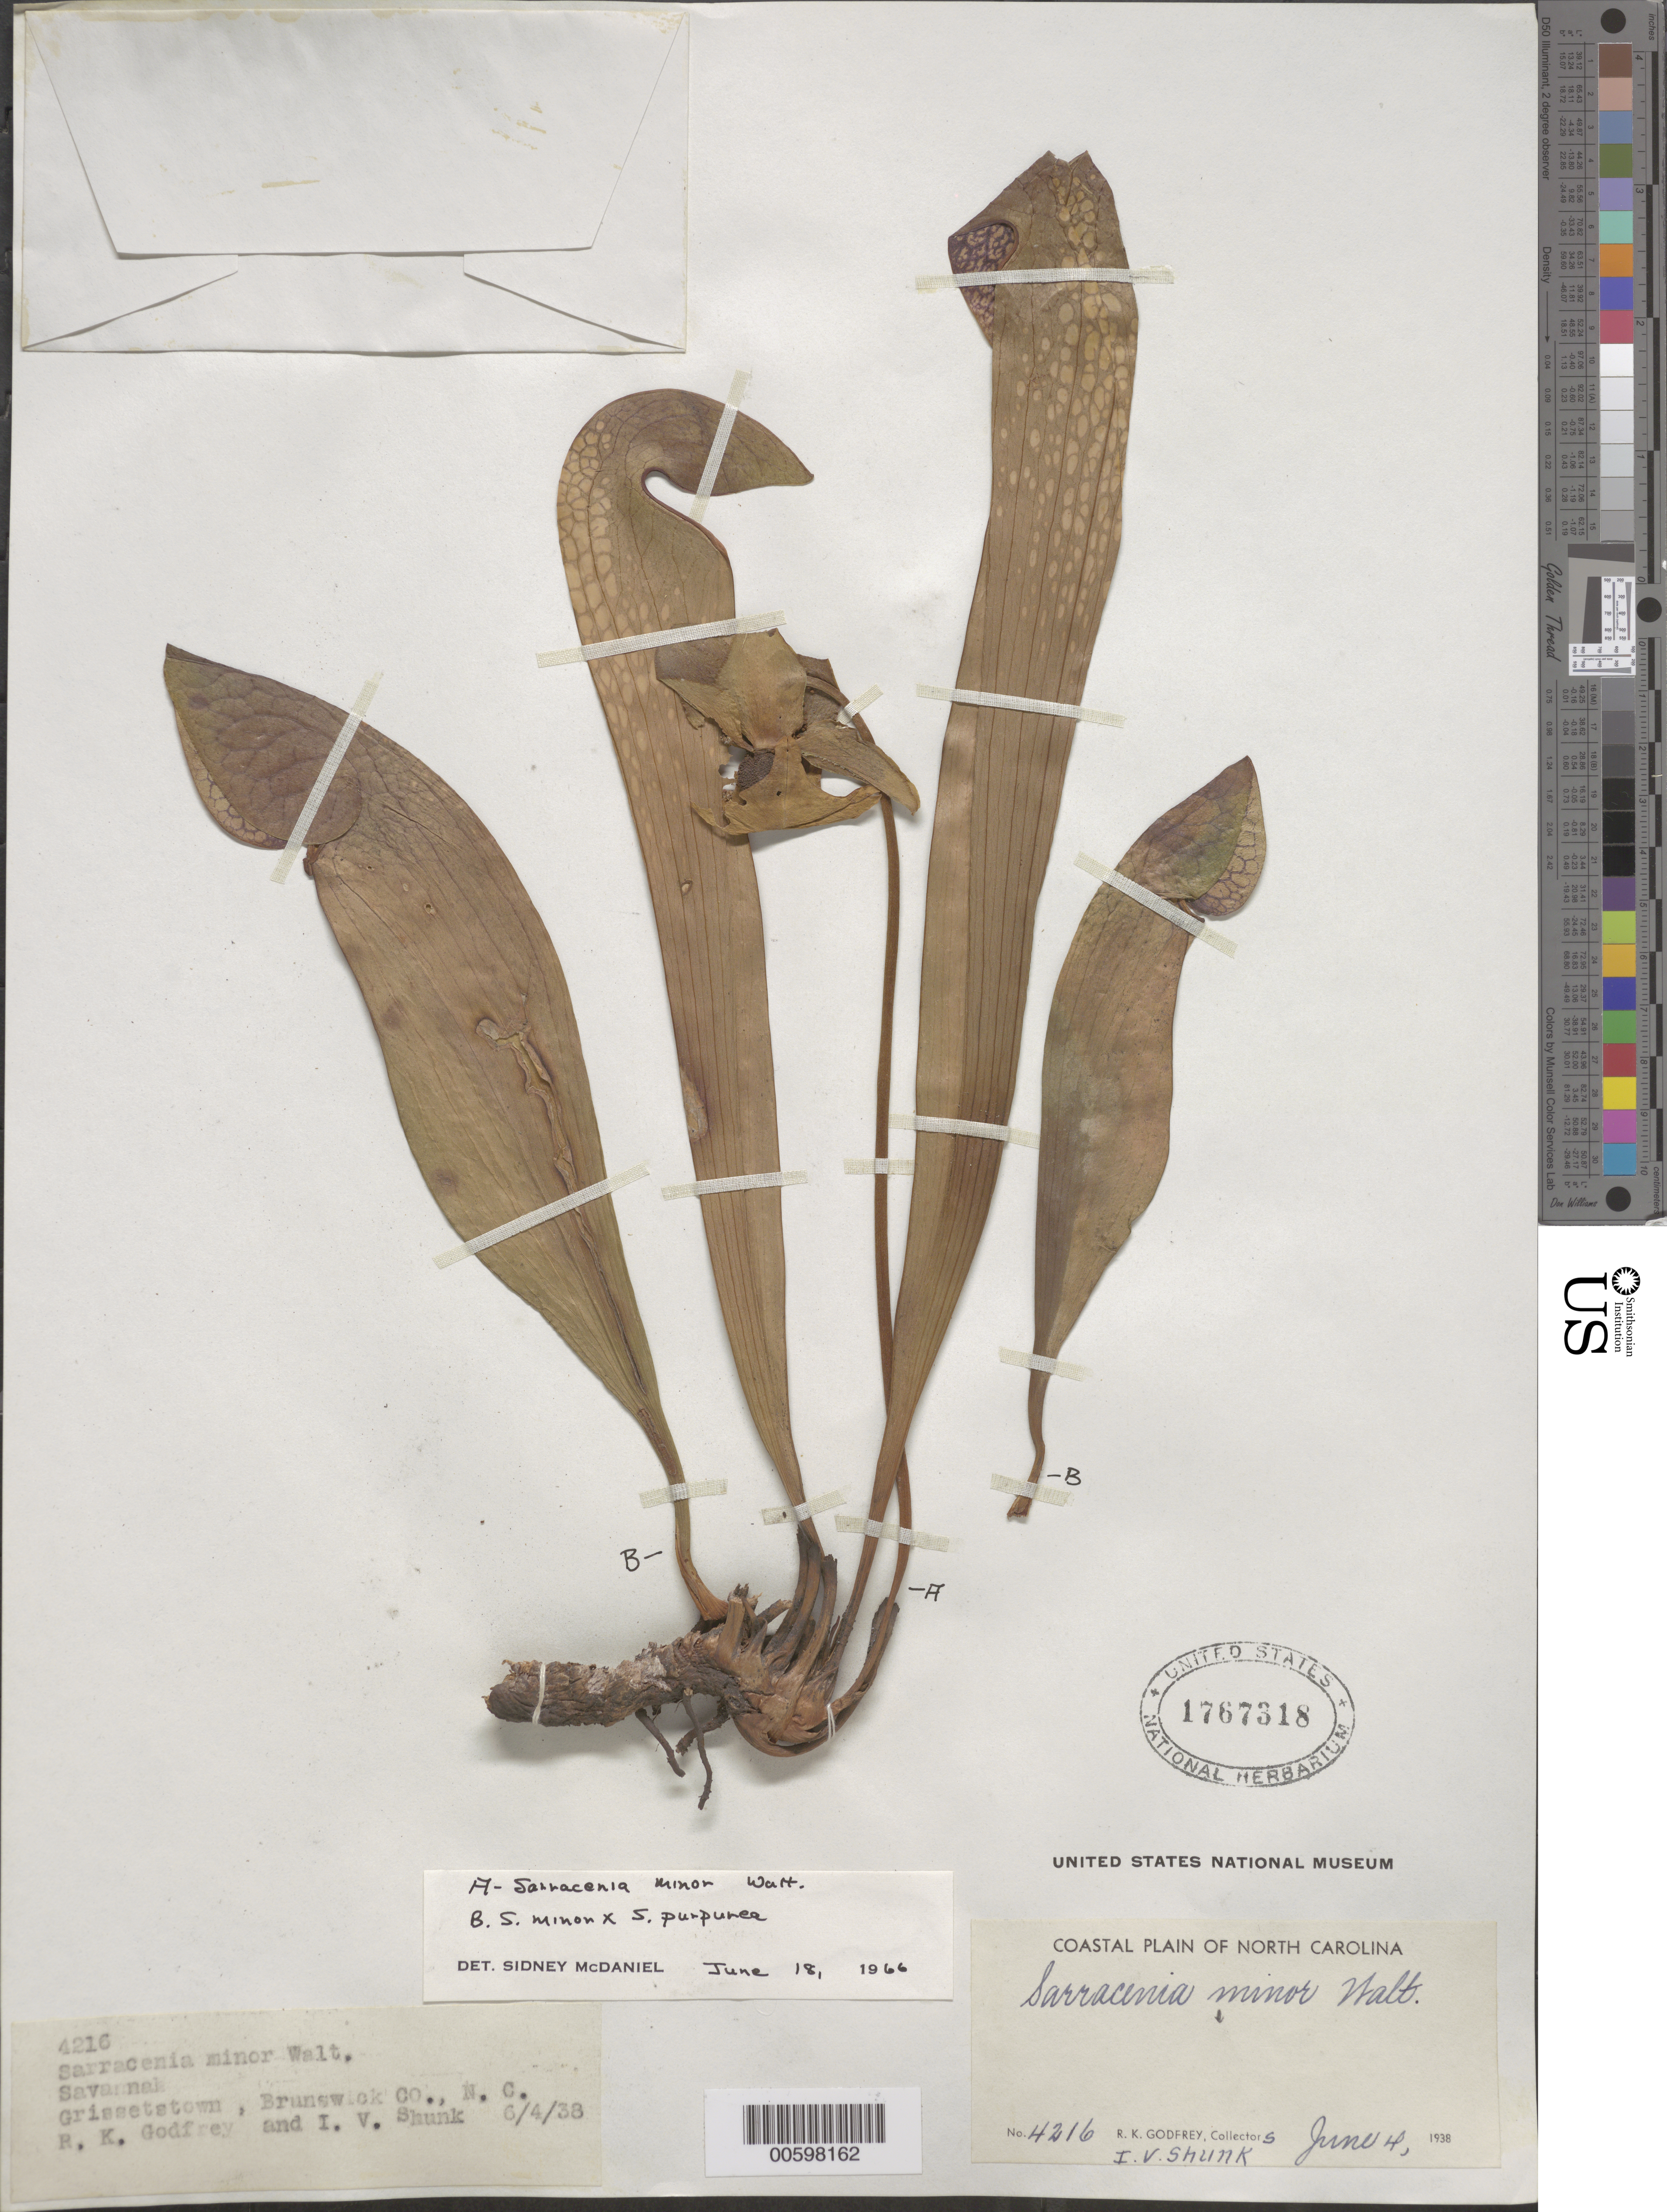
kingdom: Plantae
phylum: Tracheophyta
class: Magnoliopsida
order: Ericales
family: Sarraceniaceae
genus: Sarracenia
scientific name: Sarracenia minor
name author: Walter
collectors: R. K. Godfrey & I. Shunk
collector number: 4216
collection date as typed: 04 Jun 1938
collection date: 1938-06-04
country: United States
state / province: North Carolina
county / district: Brunswick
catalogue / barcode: US 1767318